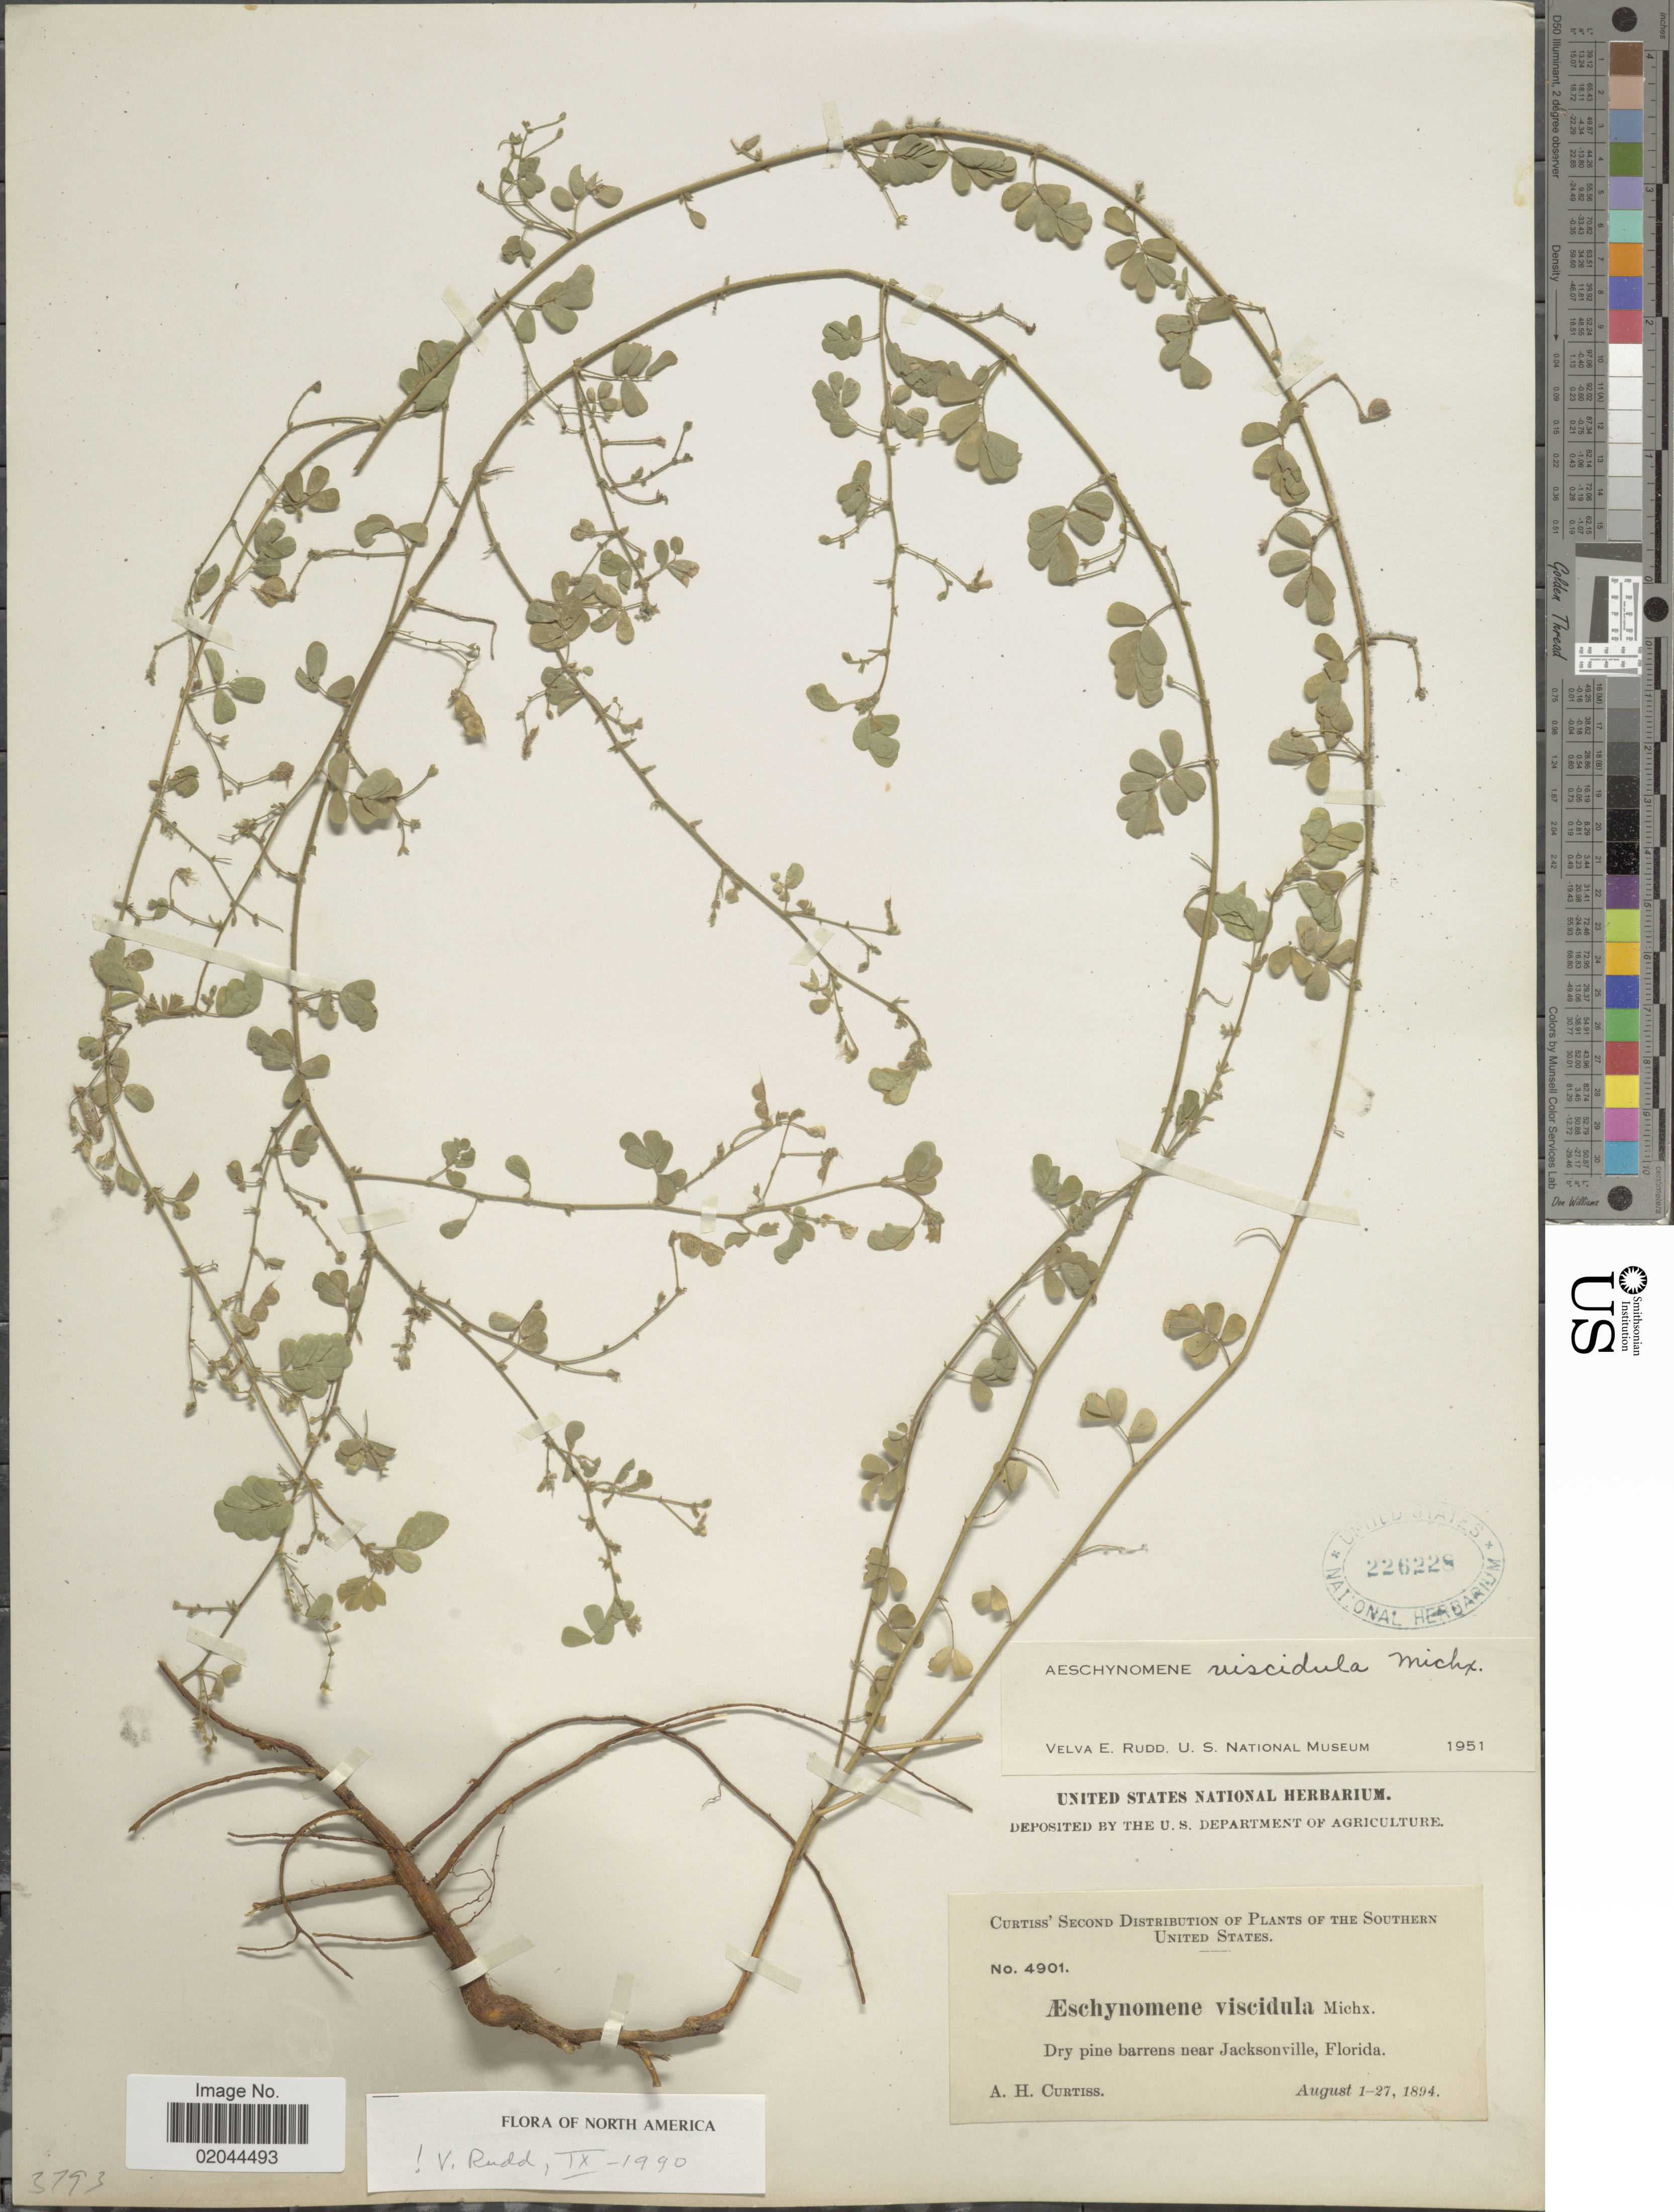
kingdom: Plantae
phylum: Tracheophyta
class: Magnoliopsida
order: Fabales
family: Fabaceae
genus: Aeschynomene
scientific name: Aeschynomene viscidula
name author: Michx.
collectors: A. H. Curtiss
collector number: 4901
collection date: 1894-08-01/1894-08-27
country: United States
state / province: Florida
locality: Southern United States, dry bine barrens near Jacksonville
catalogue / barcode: US 226228